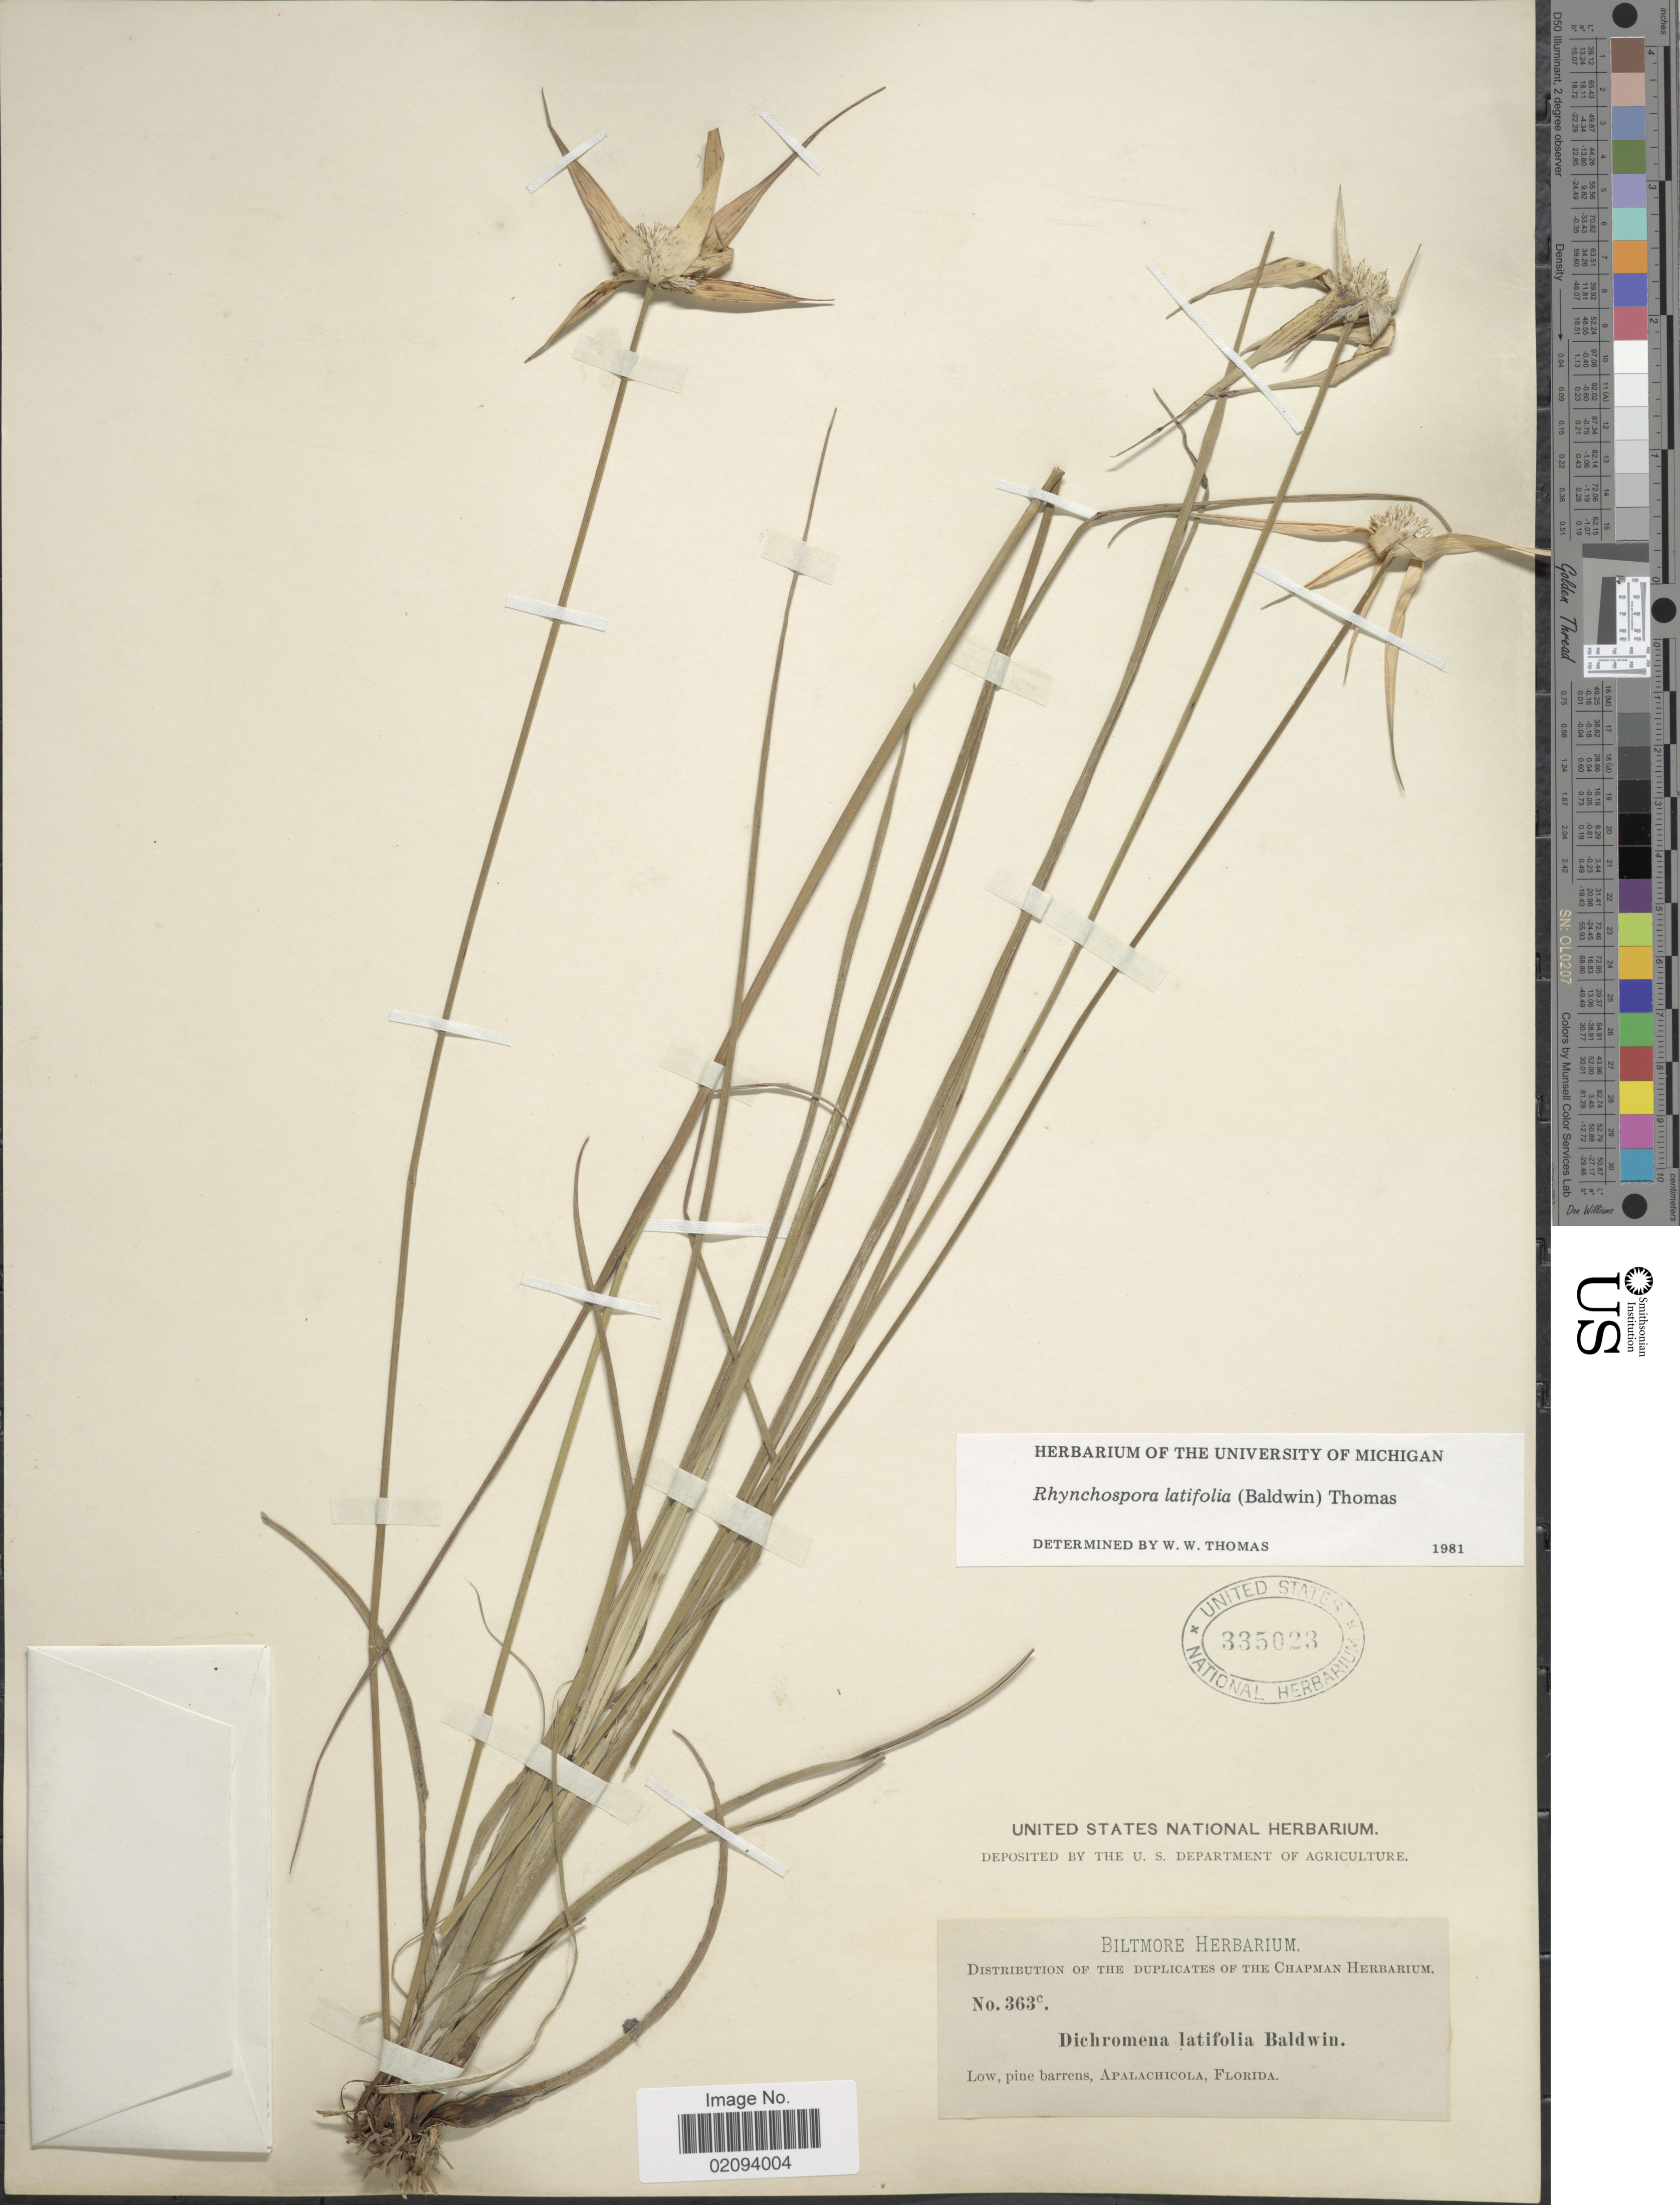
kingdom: Plantae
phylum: Tracheophyta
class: Liliopsida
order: Poales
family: Cyperaceae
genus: Rhynchospora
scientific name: Rhynchospora latifolia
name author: (Baldwin ex Elliott) W.W. Thomas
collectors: ex herb. Biltmore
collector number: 363c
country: United States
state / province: Florida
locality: Low, pine barrens, Apalachicola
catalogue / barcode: US 335023